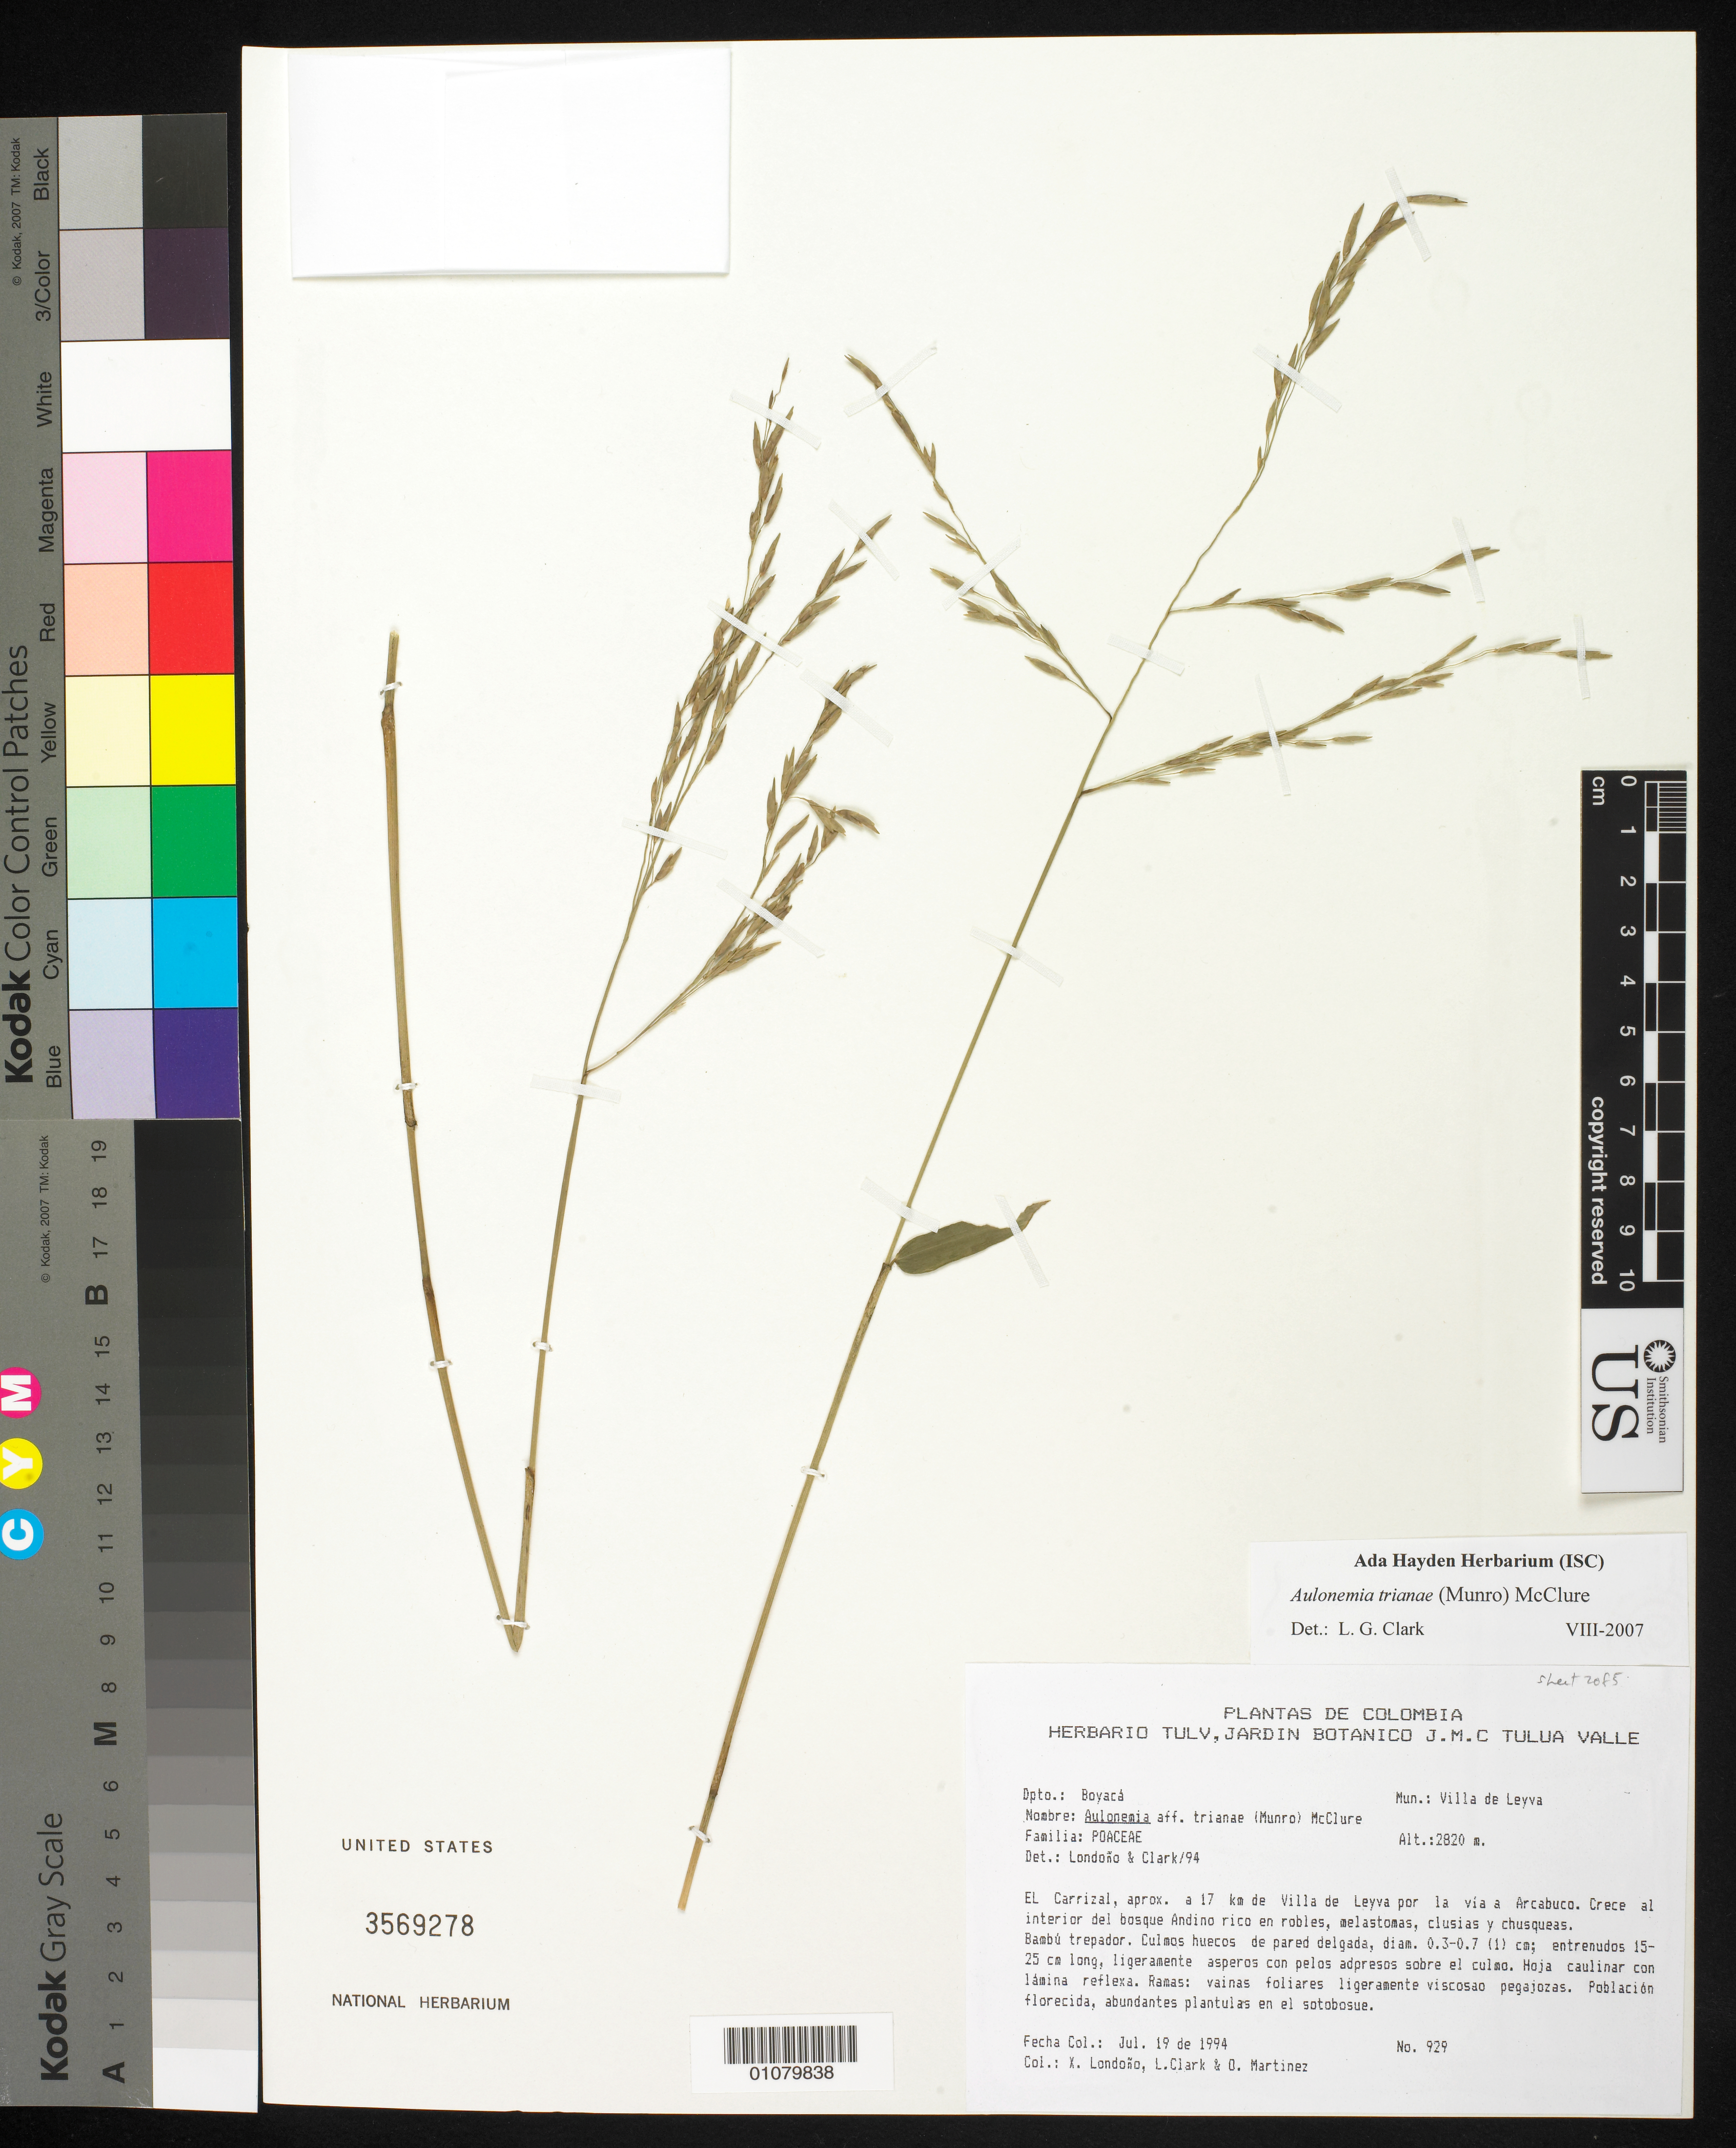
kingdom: Plantae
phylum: Tracheophyta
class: Liliopsida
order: Poales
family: Poaceae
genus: Aulonemia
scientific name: Aulonemia trianae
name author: (Munro) McClure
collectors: X. Londoño, J. L. Clark & O. Martinez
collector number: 929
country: Colombia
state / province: Boyacá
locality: El Carrizal, Villa de Leyva, via Arcabuco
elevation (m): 2820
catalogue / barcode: US 3569278